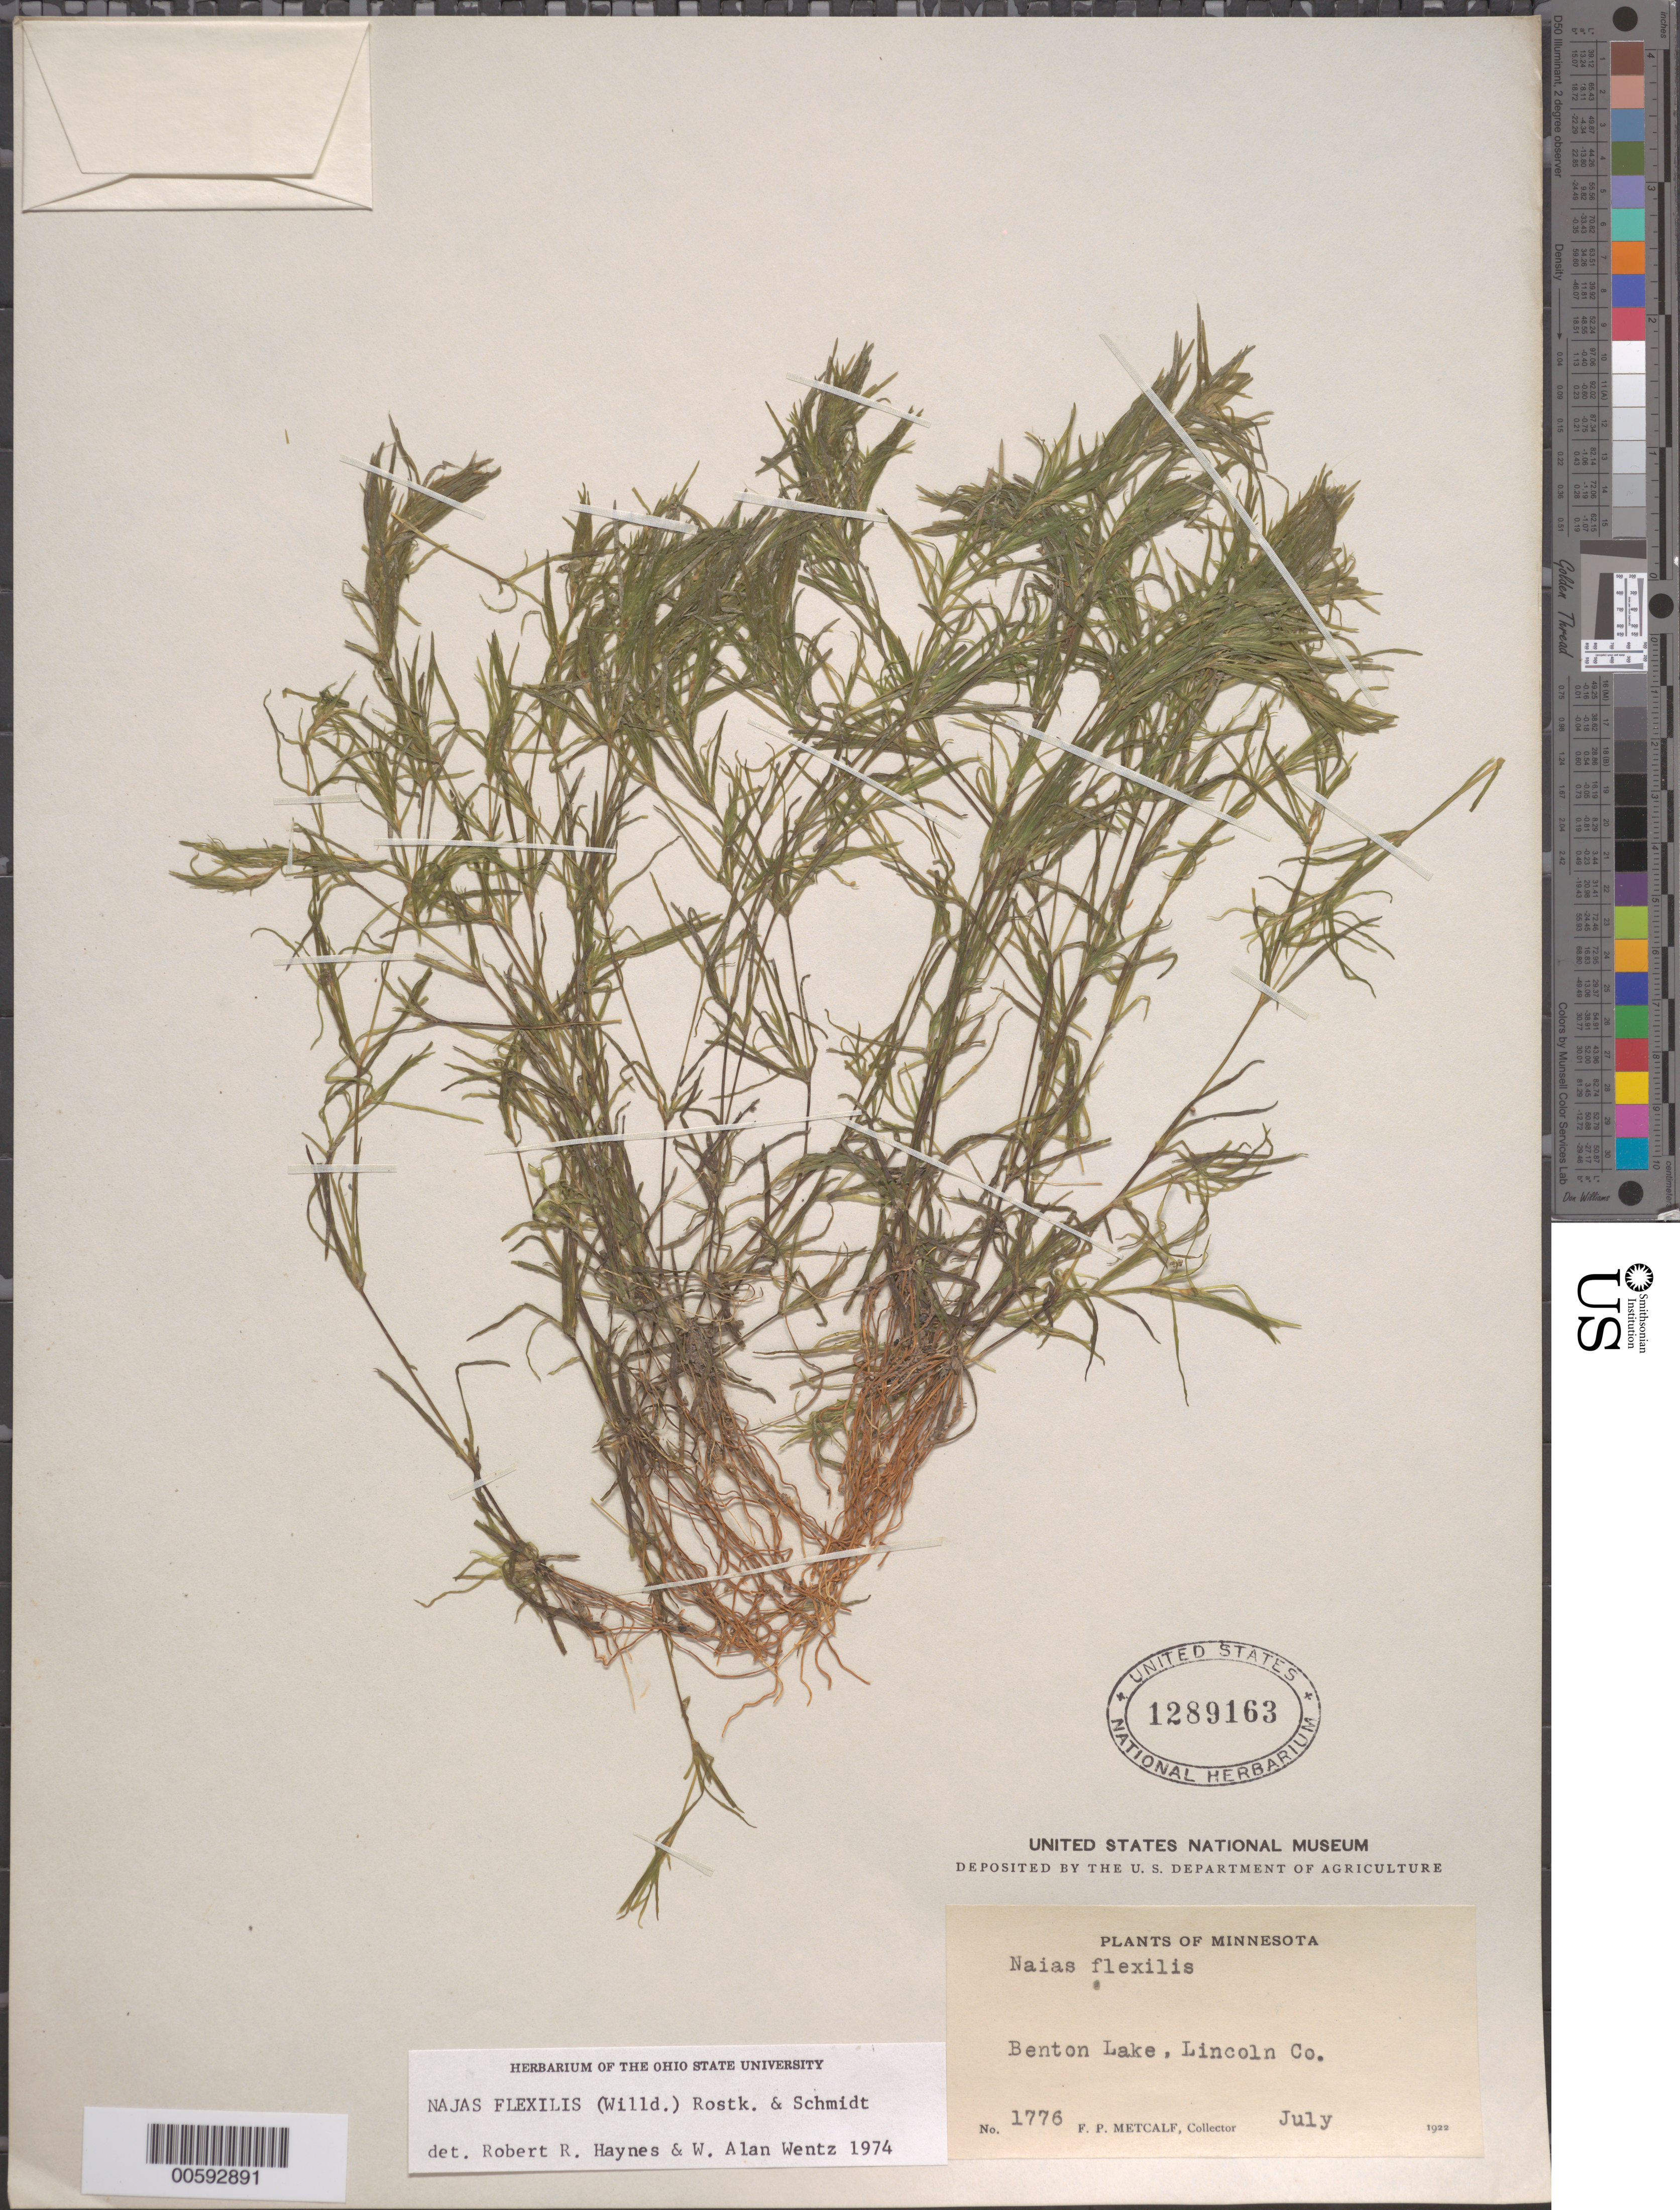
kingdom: Plantae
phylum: Tracheophyta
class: Liliopsida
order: Alismatales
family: Hydrocharitaceae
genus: Najas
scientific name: Najas flexilis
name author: (Willd.) Rostk. & Schmidt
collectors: F. P. Metcalf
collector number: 1776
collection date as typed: Jul 1922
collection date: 1922-07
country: United States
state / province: Minnesota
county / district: Lincoln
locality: Benton Lake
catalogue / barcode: US 1289163